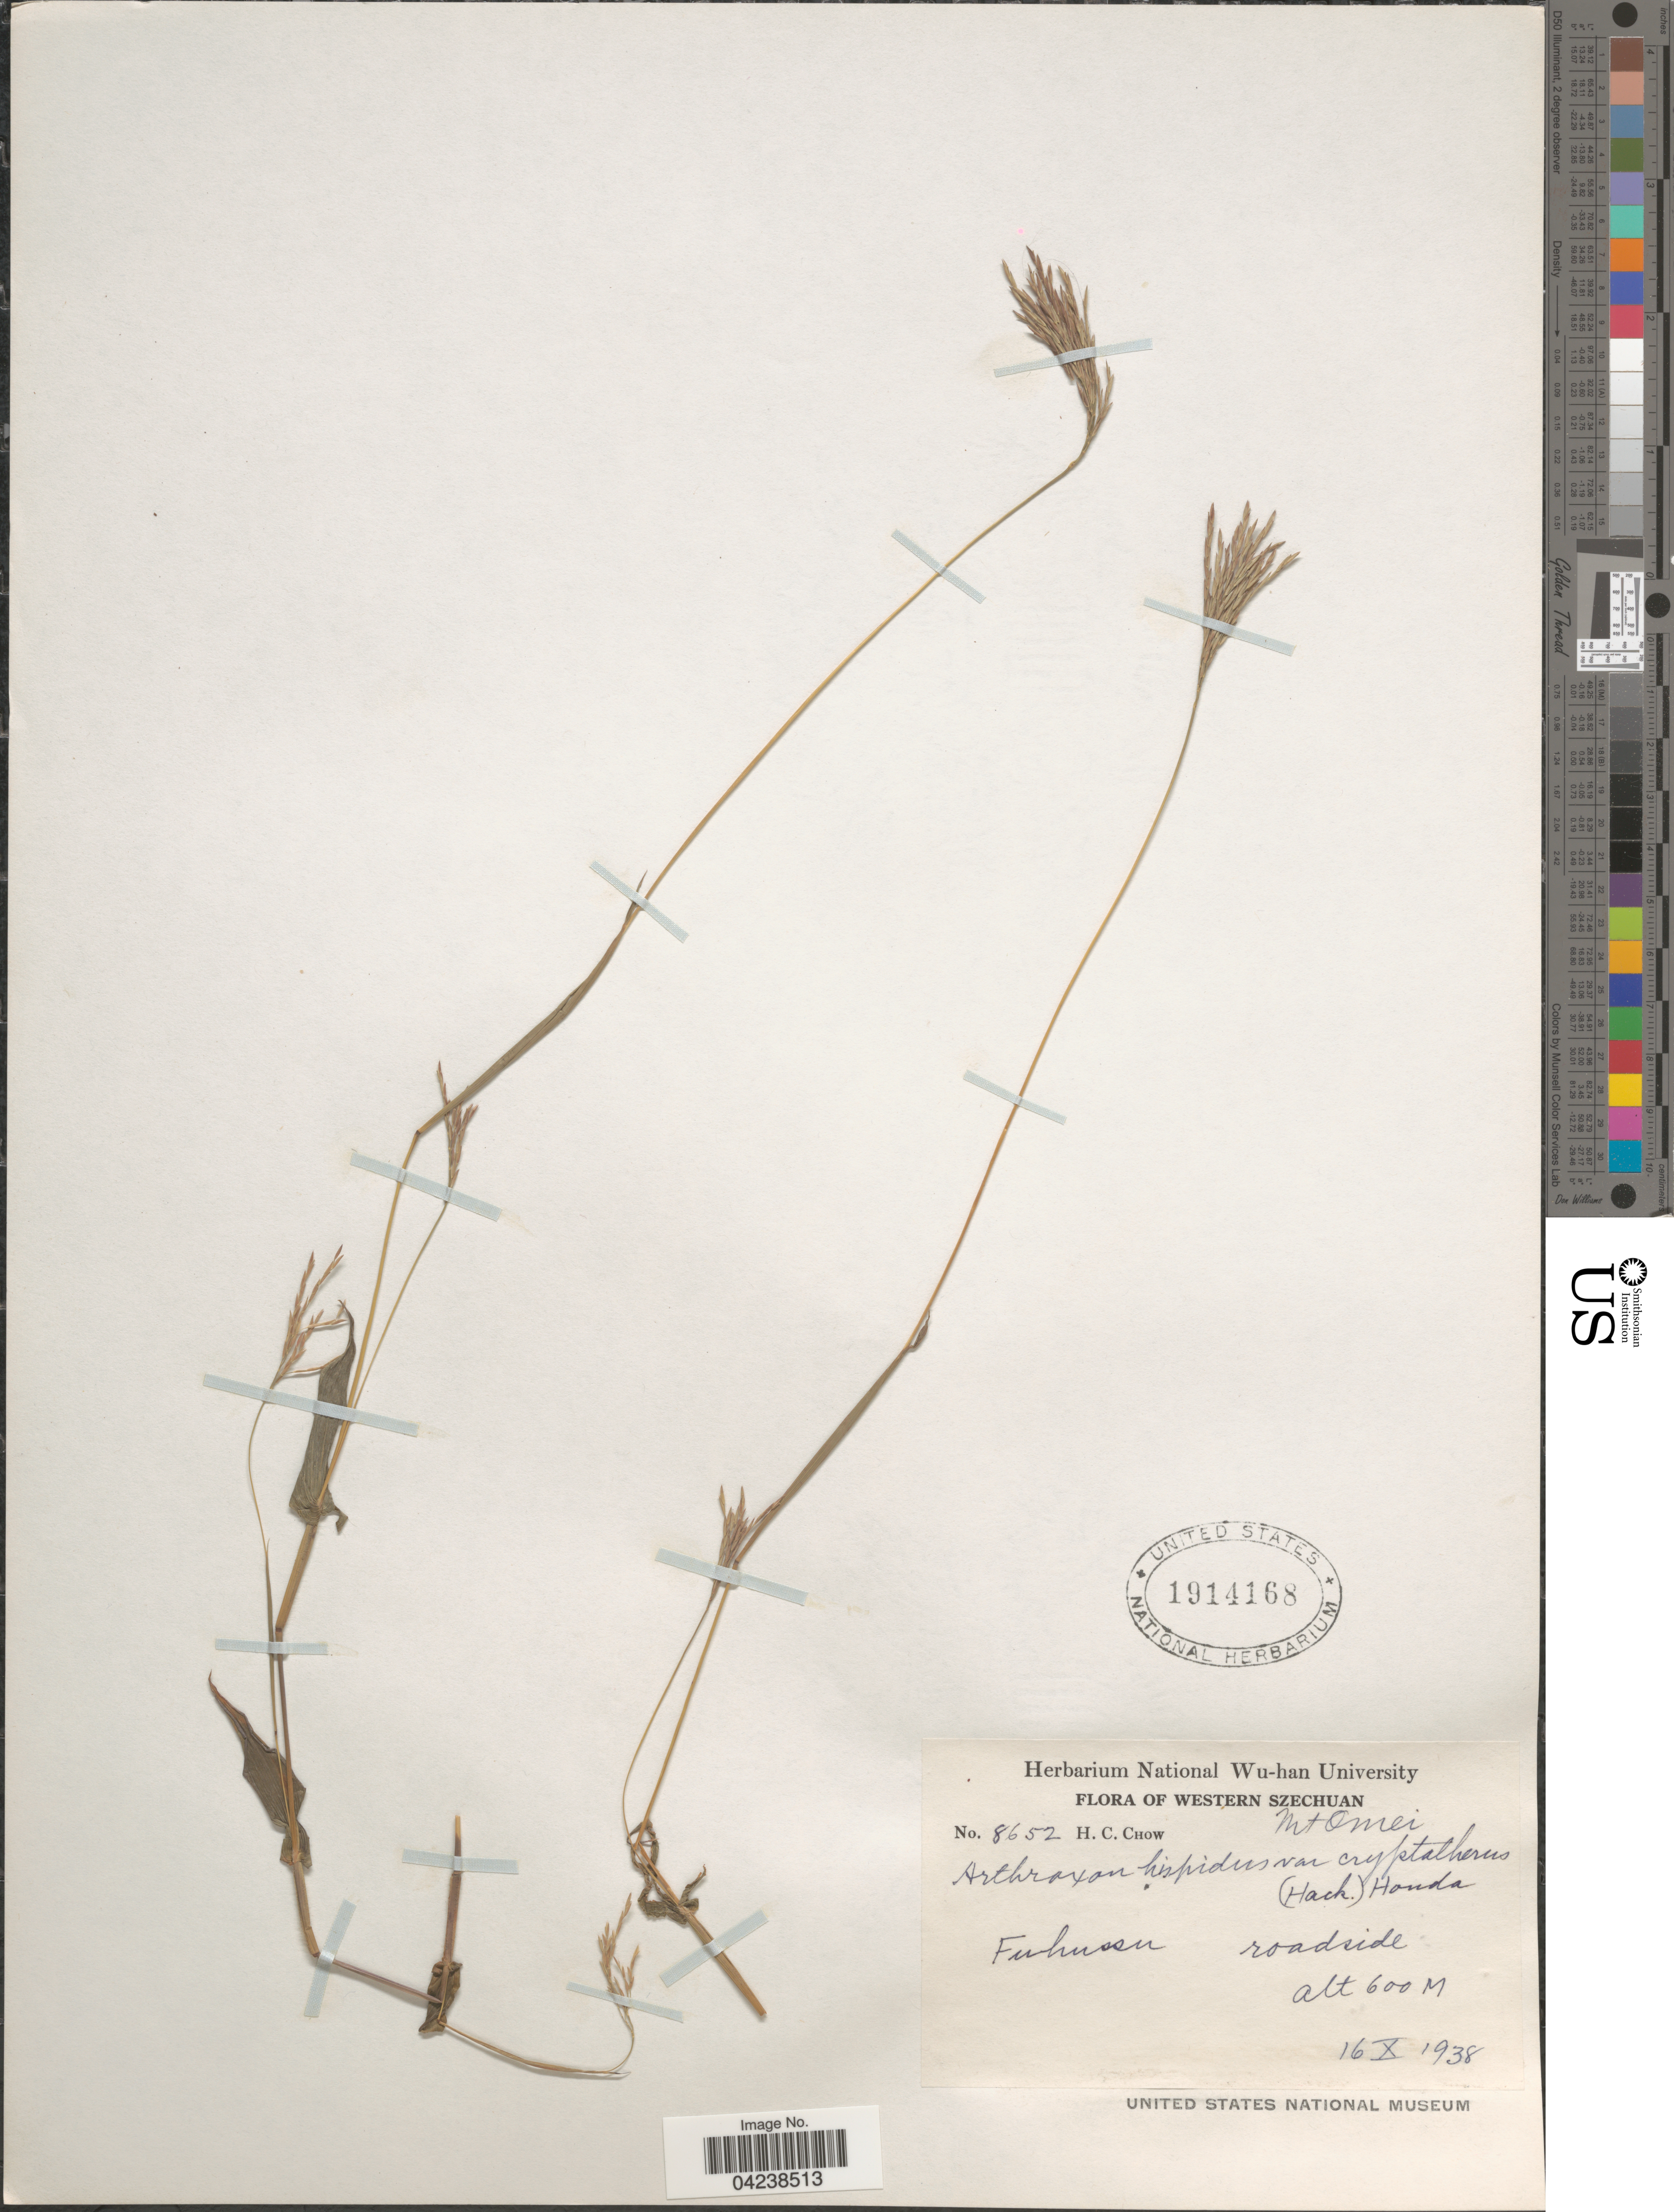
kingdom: Plantae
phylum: Tracheophyta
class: Liliopsida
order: Poales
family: Poaceae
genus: Arthraxon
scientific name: Arthraxon hispidus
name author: (Thunb.) Makino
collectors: H. Chow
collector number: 8652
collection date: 1938-10-16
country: China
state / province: Sichuan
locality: Western Szechuan. Fuhussu.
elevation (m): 600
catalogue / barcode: US 1914168